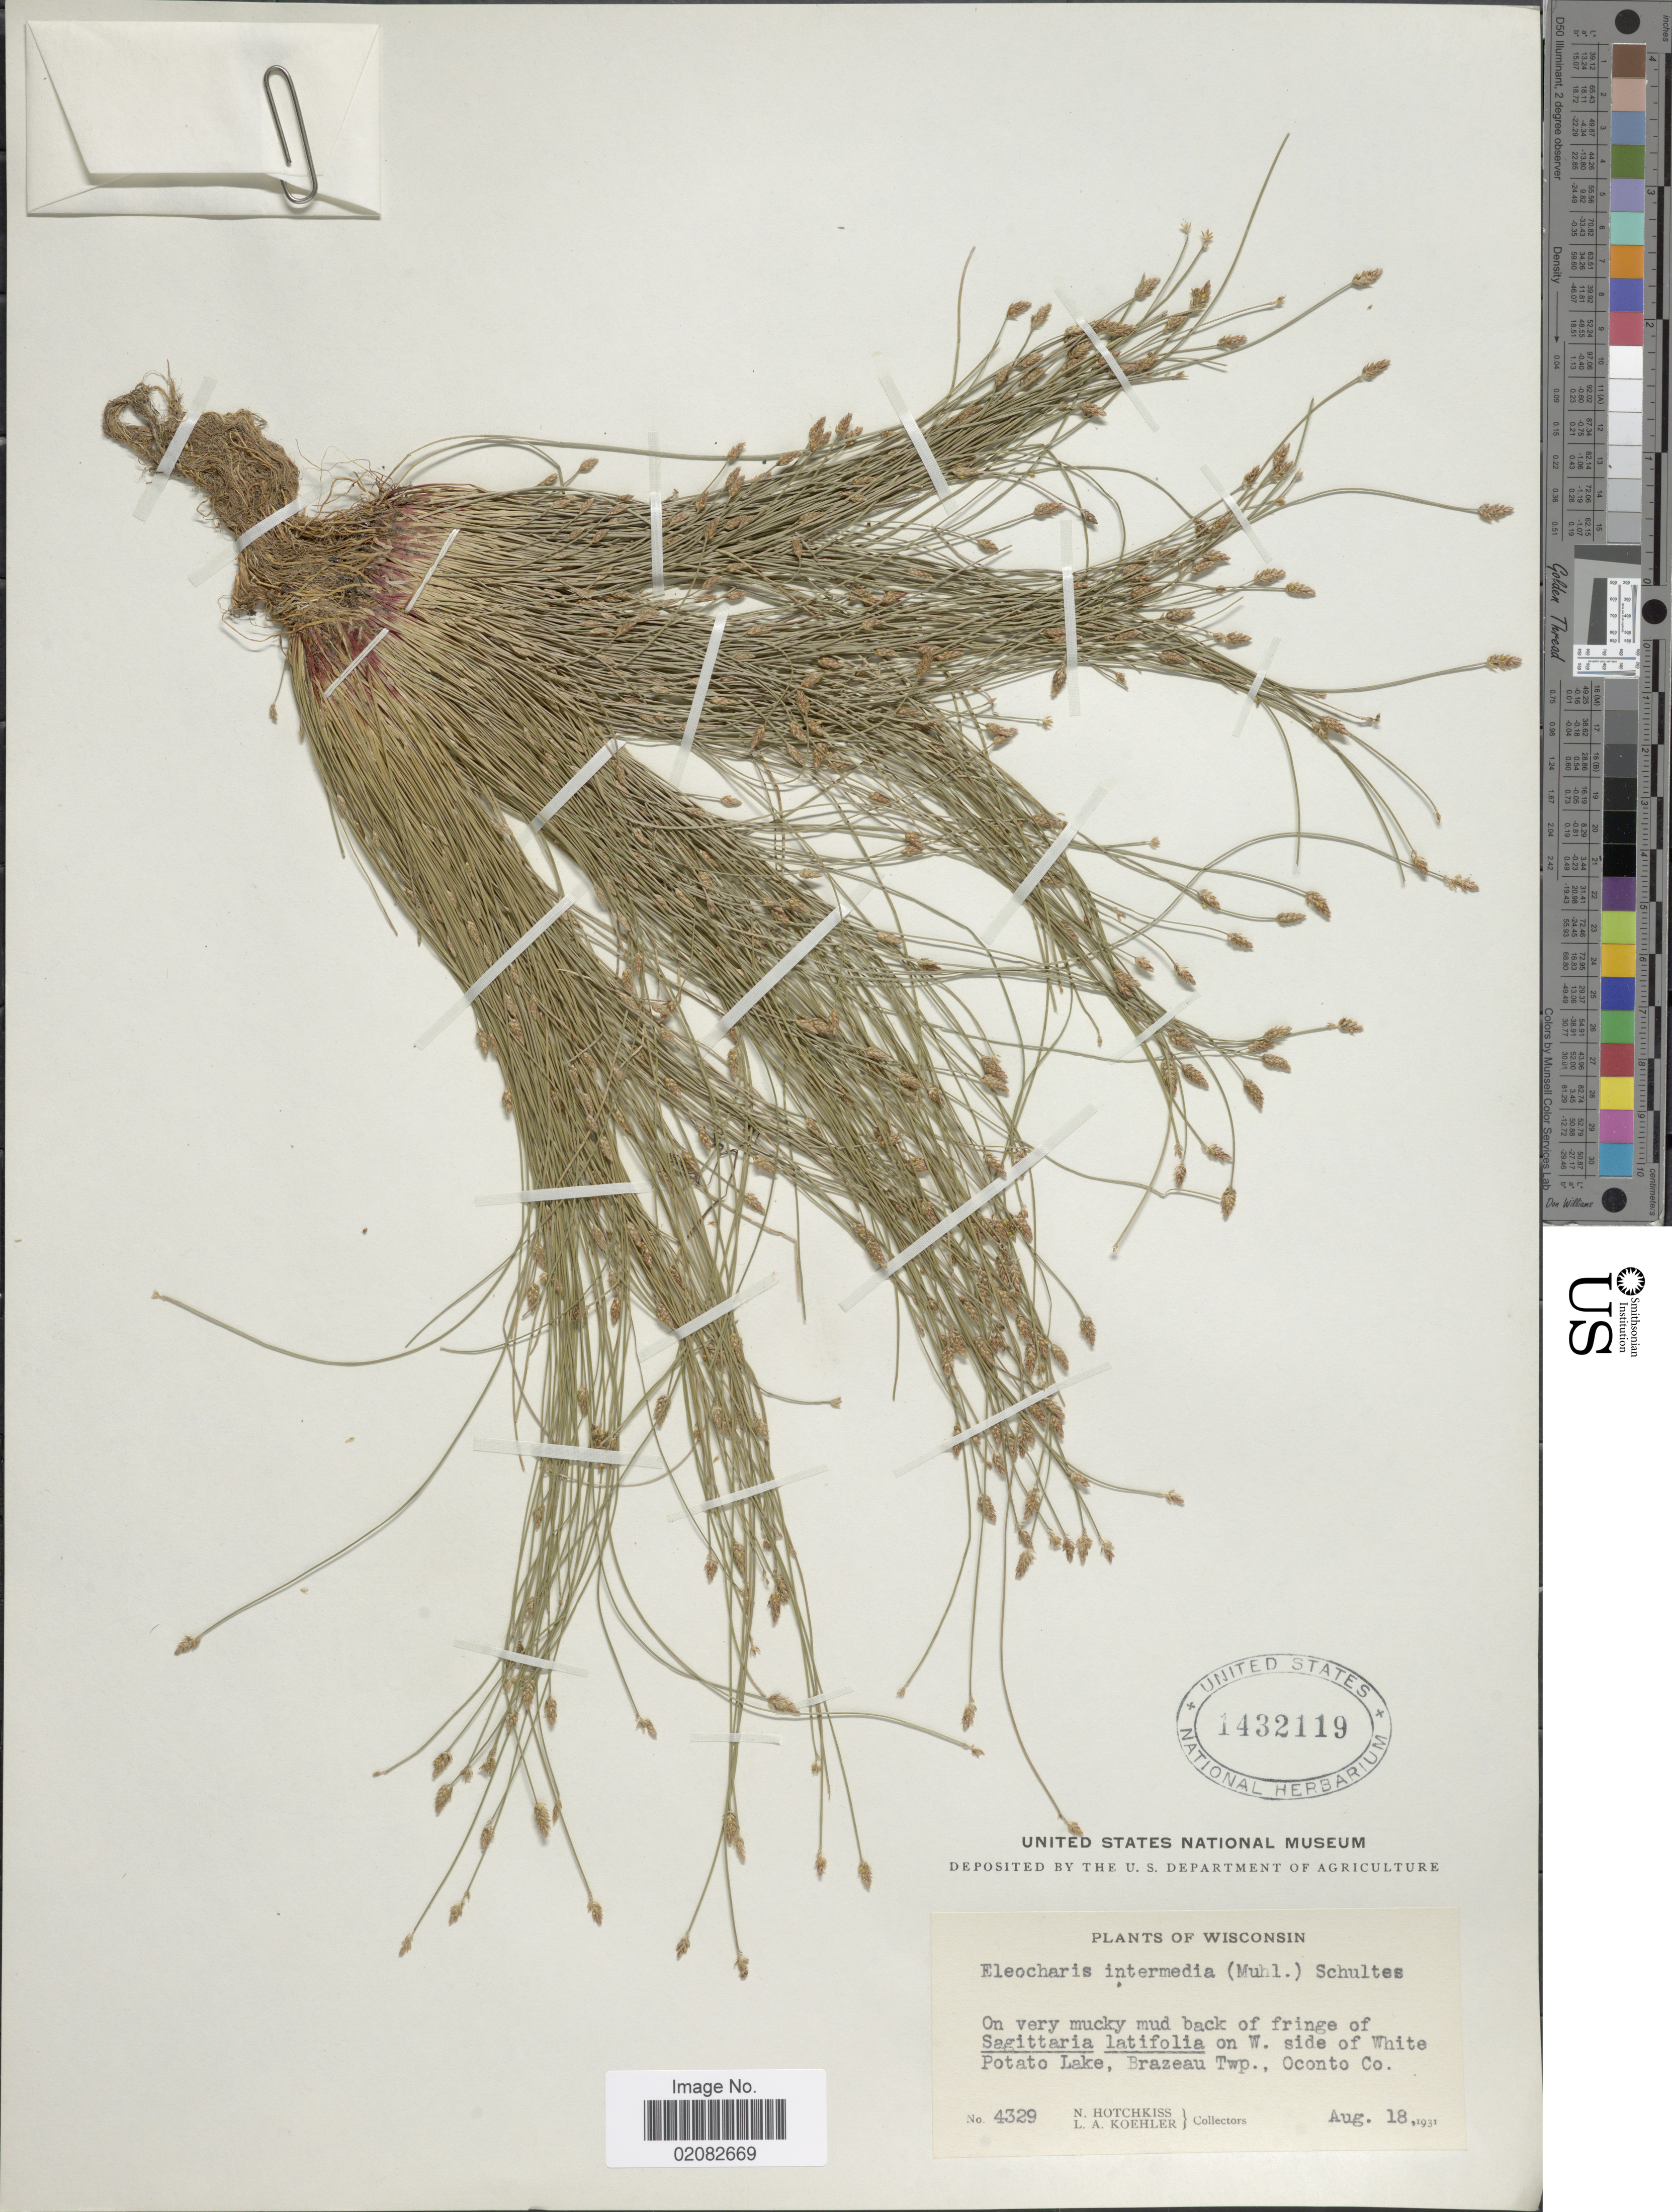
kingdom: Plantae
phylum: Tracheophyta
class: Liliopsida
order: Poales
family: Cyperaceae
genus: Eleocharis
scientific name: Eleocharis intermedia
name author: Schult.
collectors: N. Hotchkiss & L. Koehler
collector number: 4329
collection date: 1931-08-18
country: United States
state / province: Wisconsin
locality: On W side of White Potato Lake, Brazeau Twp., Oconto Co.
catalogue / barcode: US 1432119